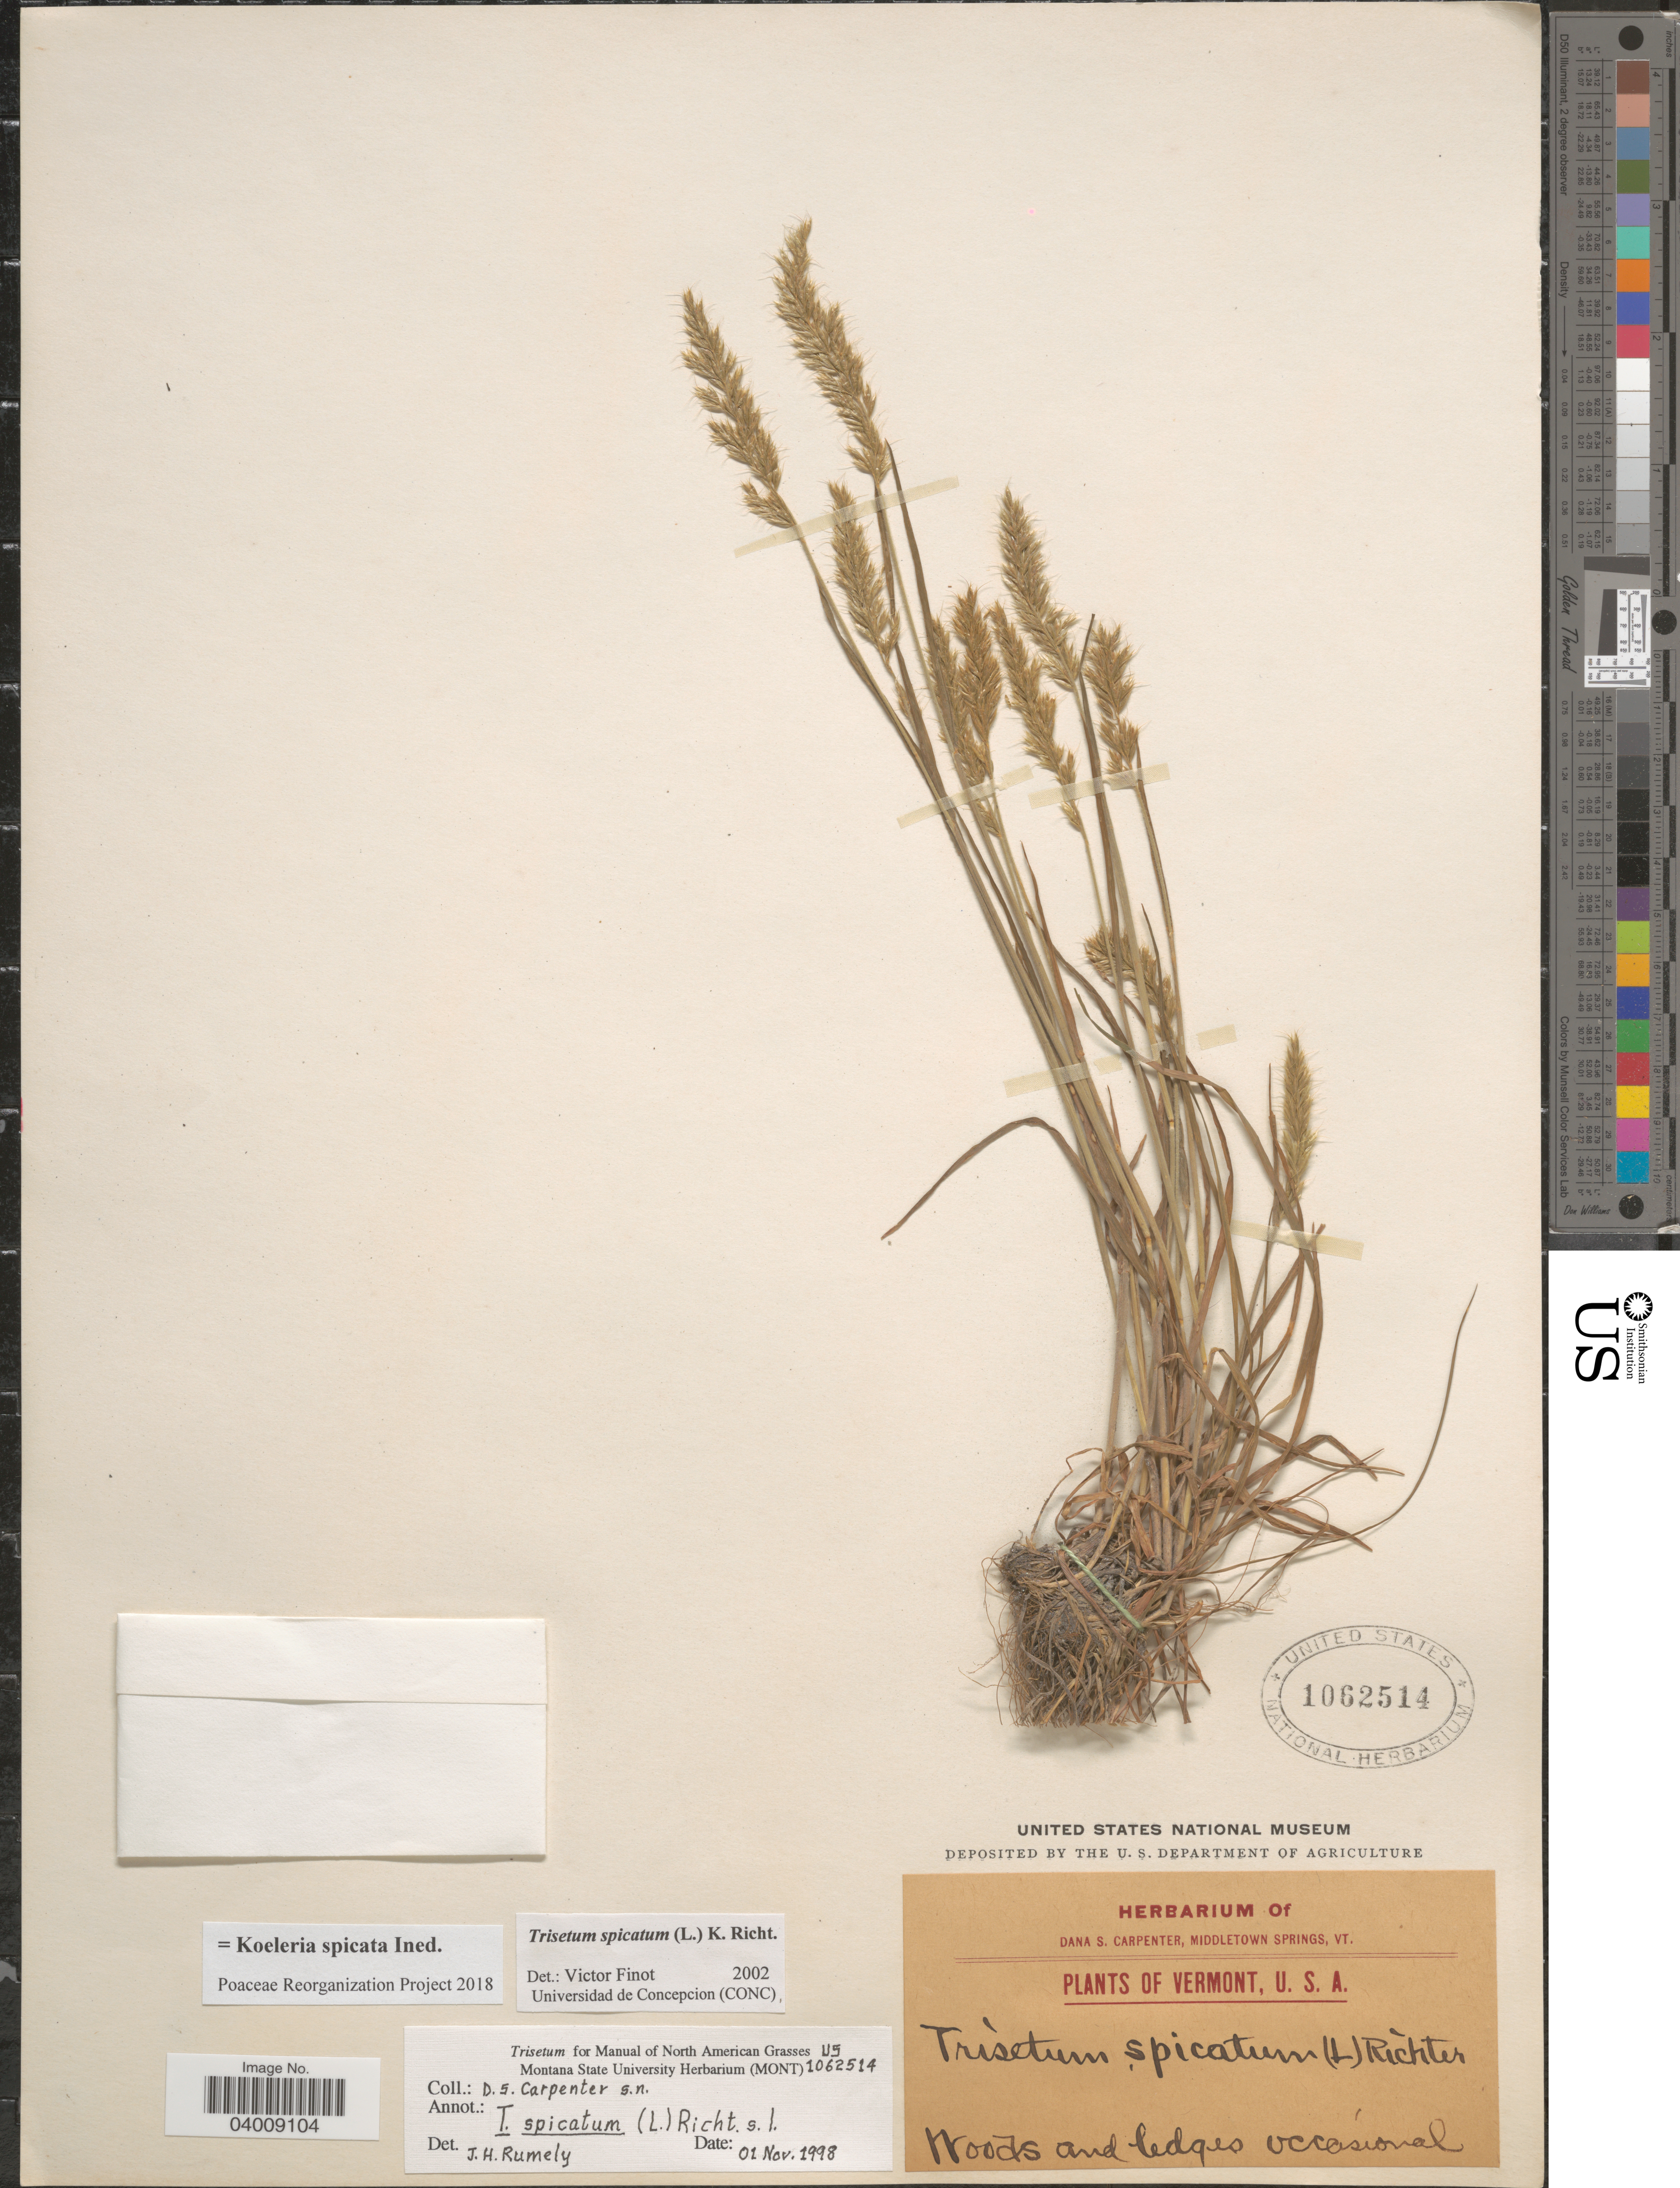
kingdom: Plantae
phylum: Tracheophyta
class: Liliopsida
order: Poales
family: Poaceae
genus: Koeleria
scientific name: Koeleria spicata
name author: (L.) Barberá et al.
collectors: ex herb. Dana S. Carpenter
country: United States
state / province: Vermont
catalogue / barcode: US 1062514